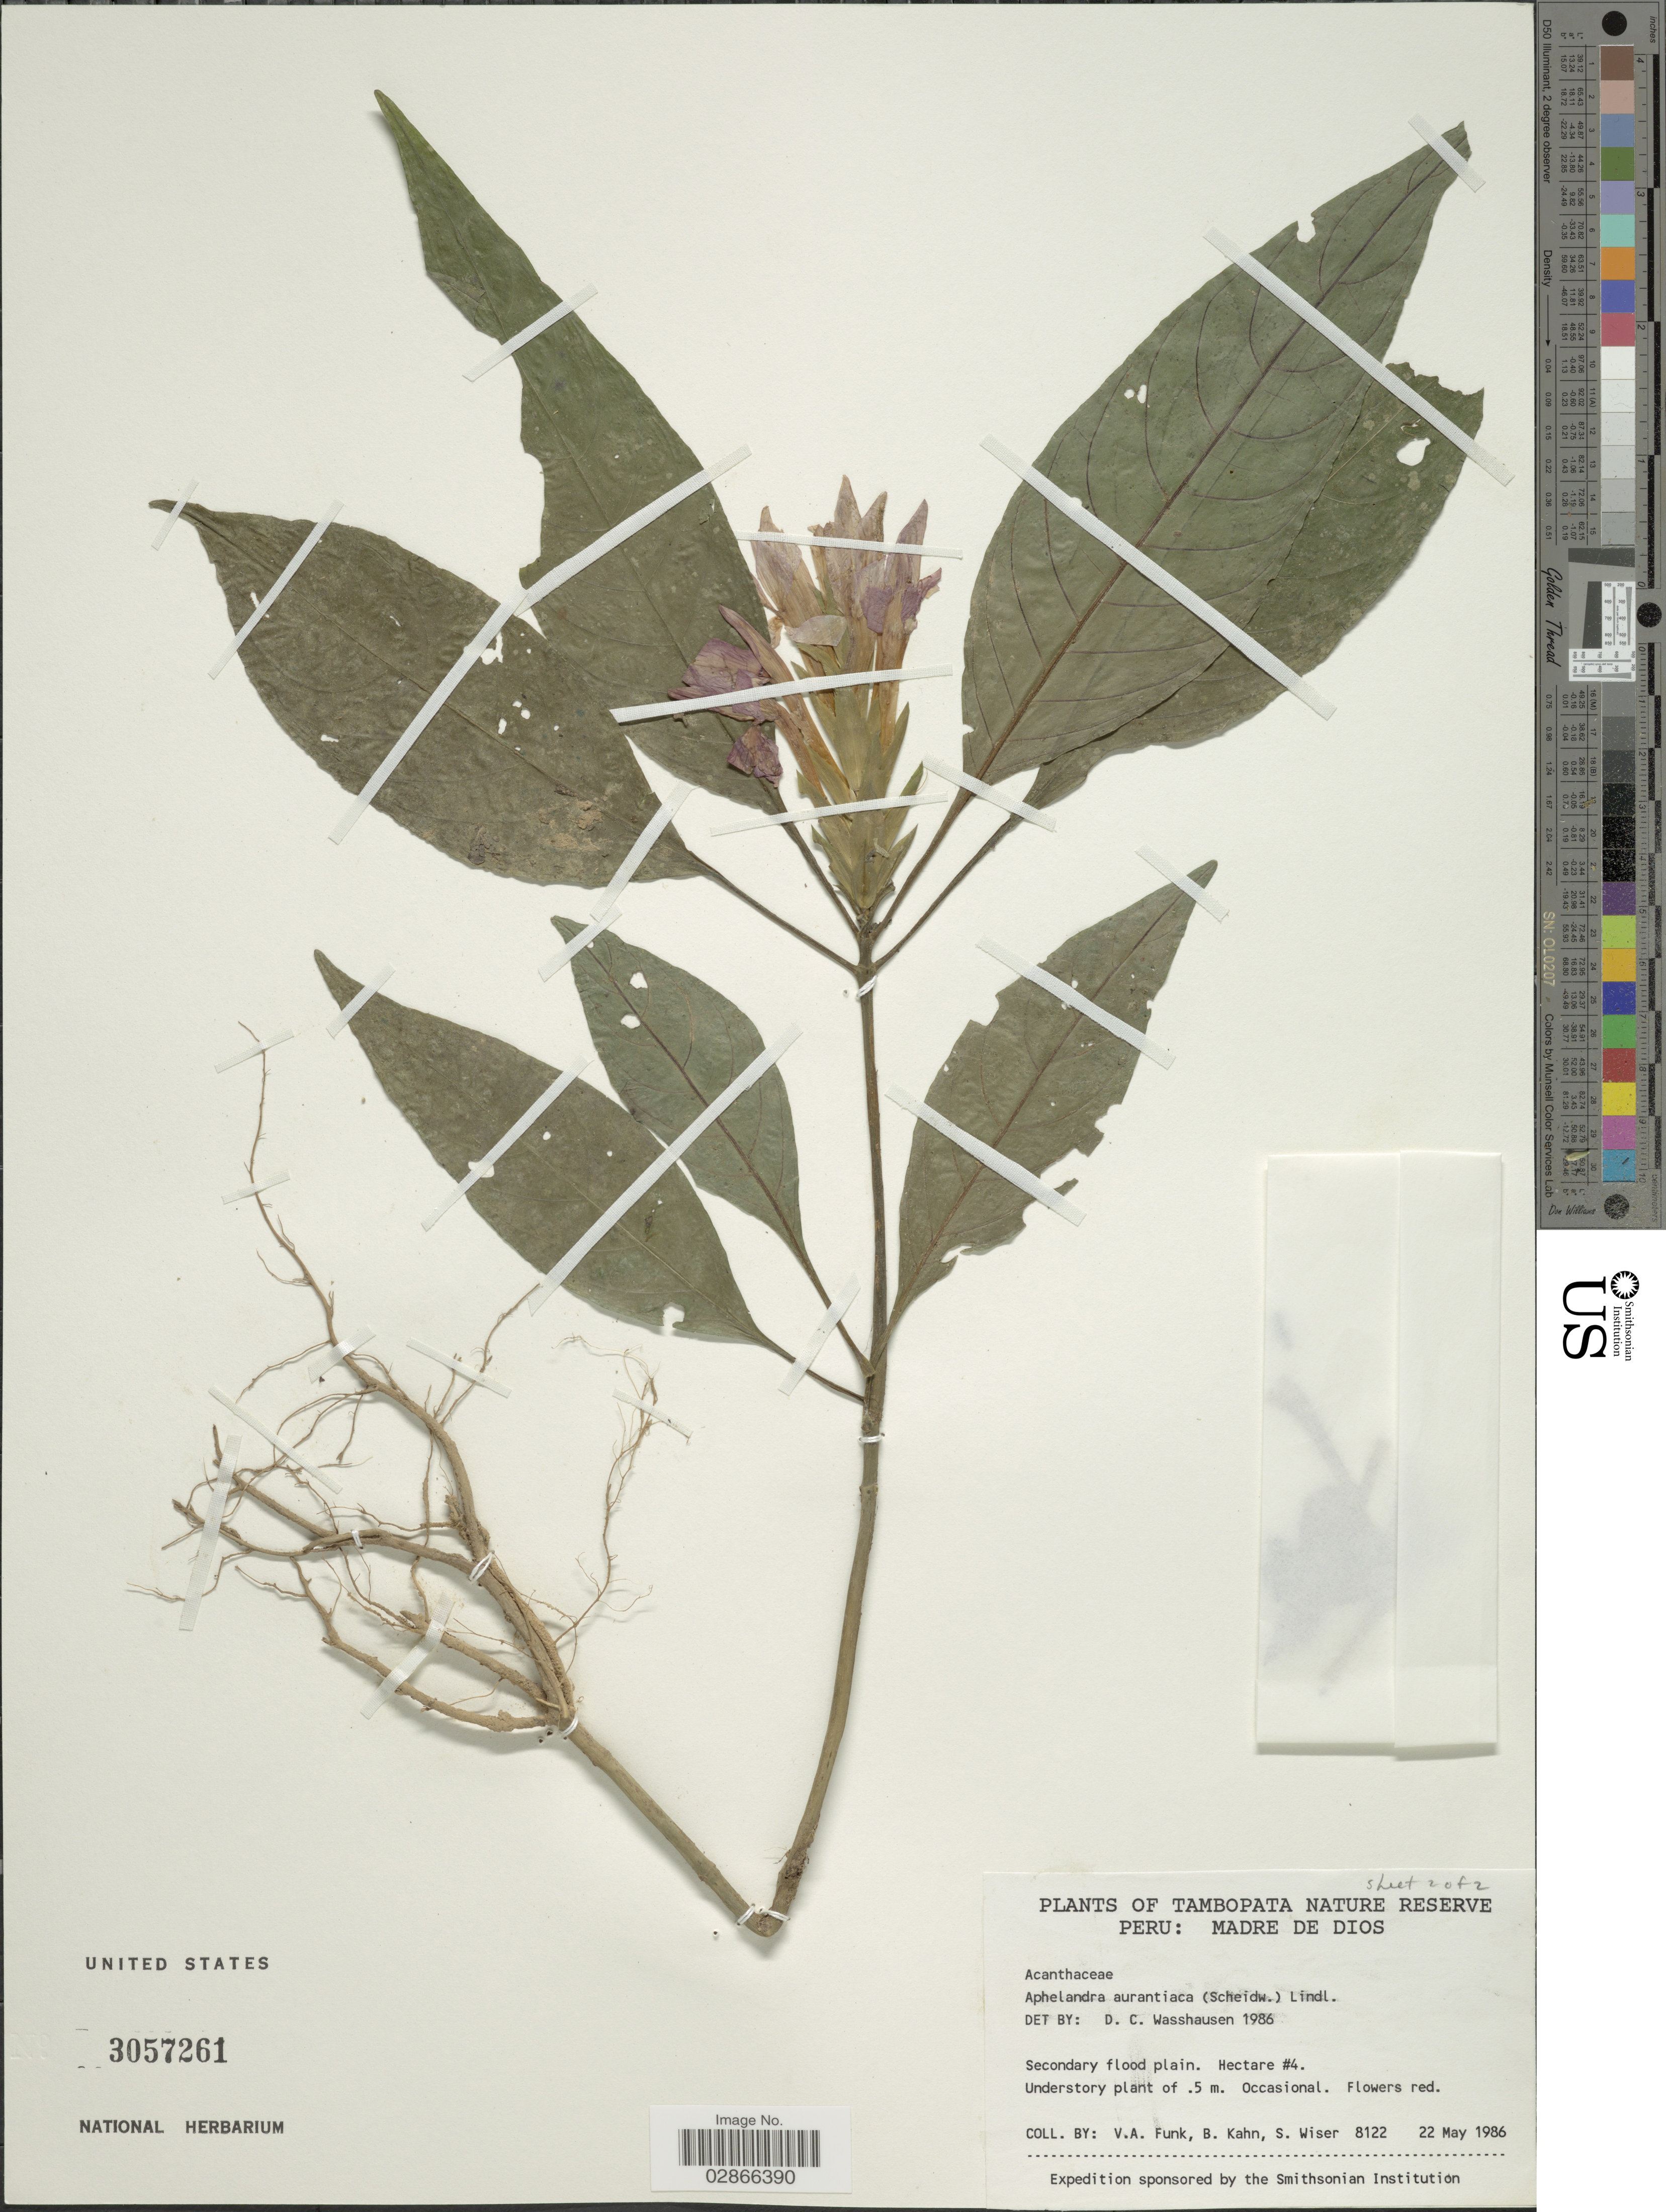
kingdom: Plantae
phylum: Tracheophyta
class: Magnoliopsida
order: Lamiales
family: Acanthaceae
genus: Aphelandra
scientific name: Aphelandra aurantiaca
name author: (Scheidw.) Lindl.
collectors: V. Funk, B. Kahn & S. Wiser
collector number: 8122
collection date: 1986-05-22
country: Peru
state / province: Madre de Dios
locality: Tambopata Nature Reserve. Hectare #4.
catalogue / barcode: US 3057261